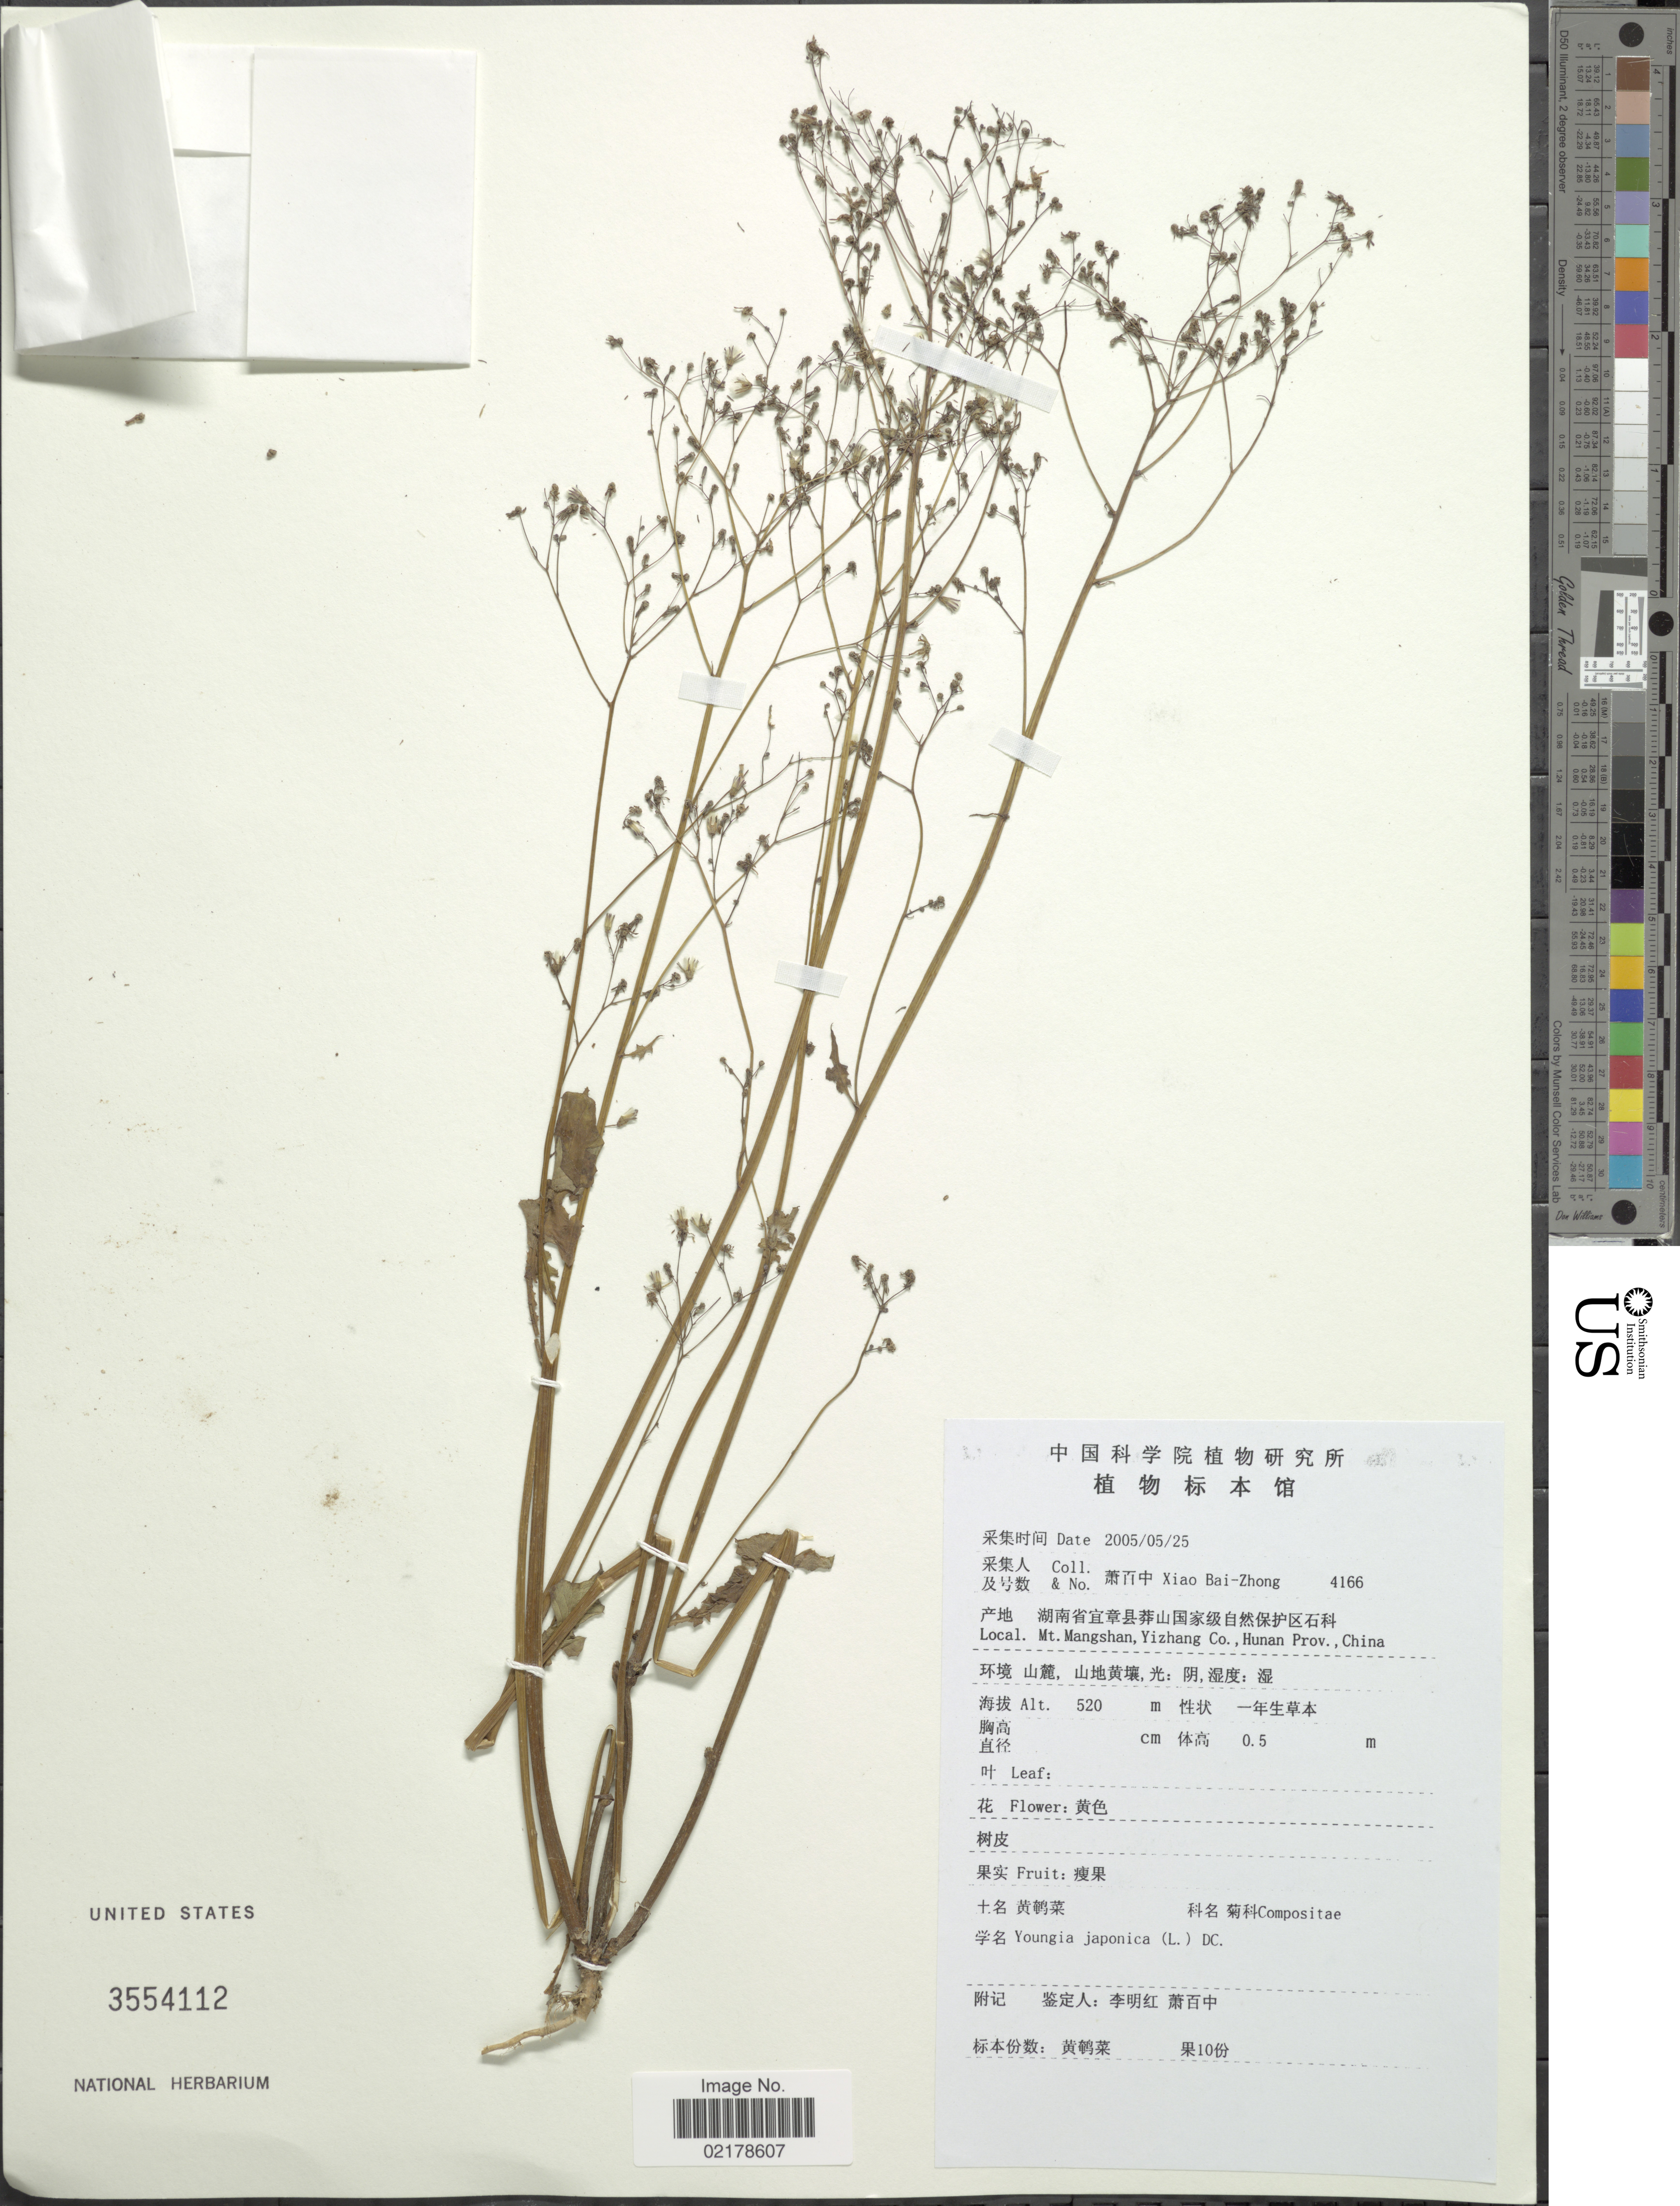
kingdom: Plantae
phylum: Tracheophyta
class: Magnoliopsida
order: Asterales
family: Asteraceae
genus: Youngia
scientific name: Youngia japonica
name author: (L.) DC.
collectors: B. Z. Xiao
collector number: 4166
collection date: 2005-05-25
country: China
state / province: Hunan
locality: Mt. Mangshan, Yizhang Co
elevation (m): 520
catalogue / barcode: US 3554112